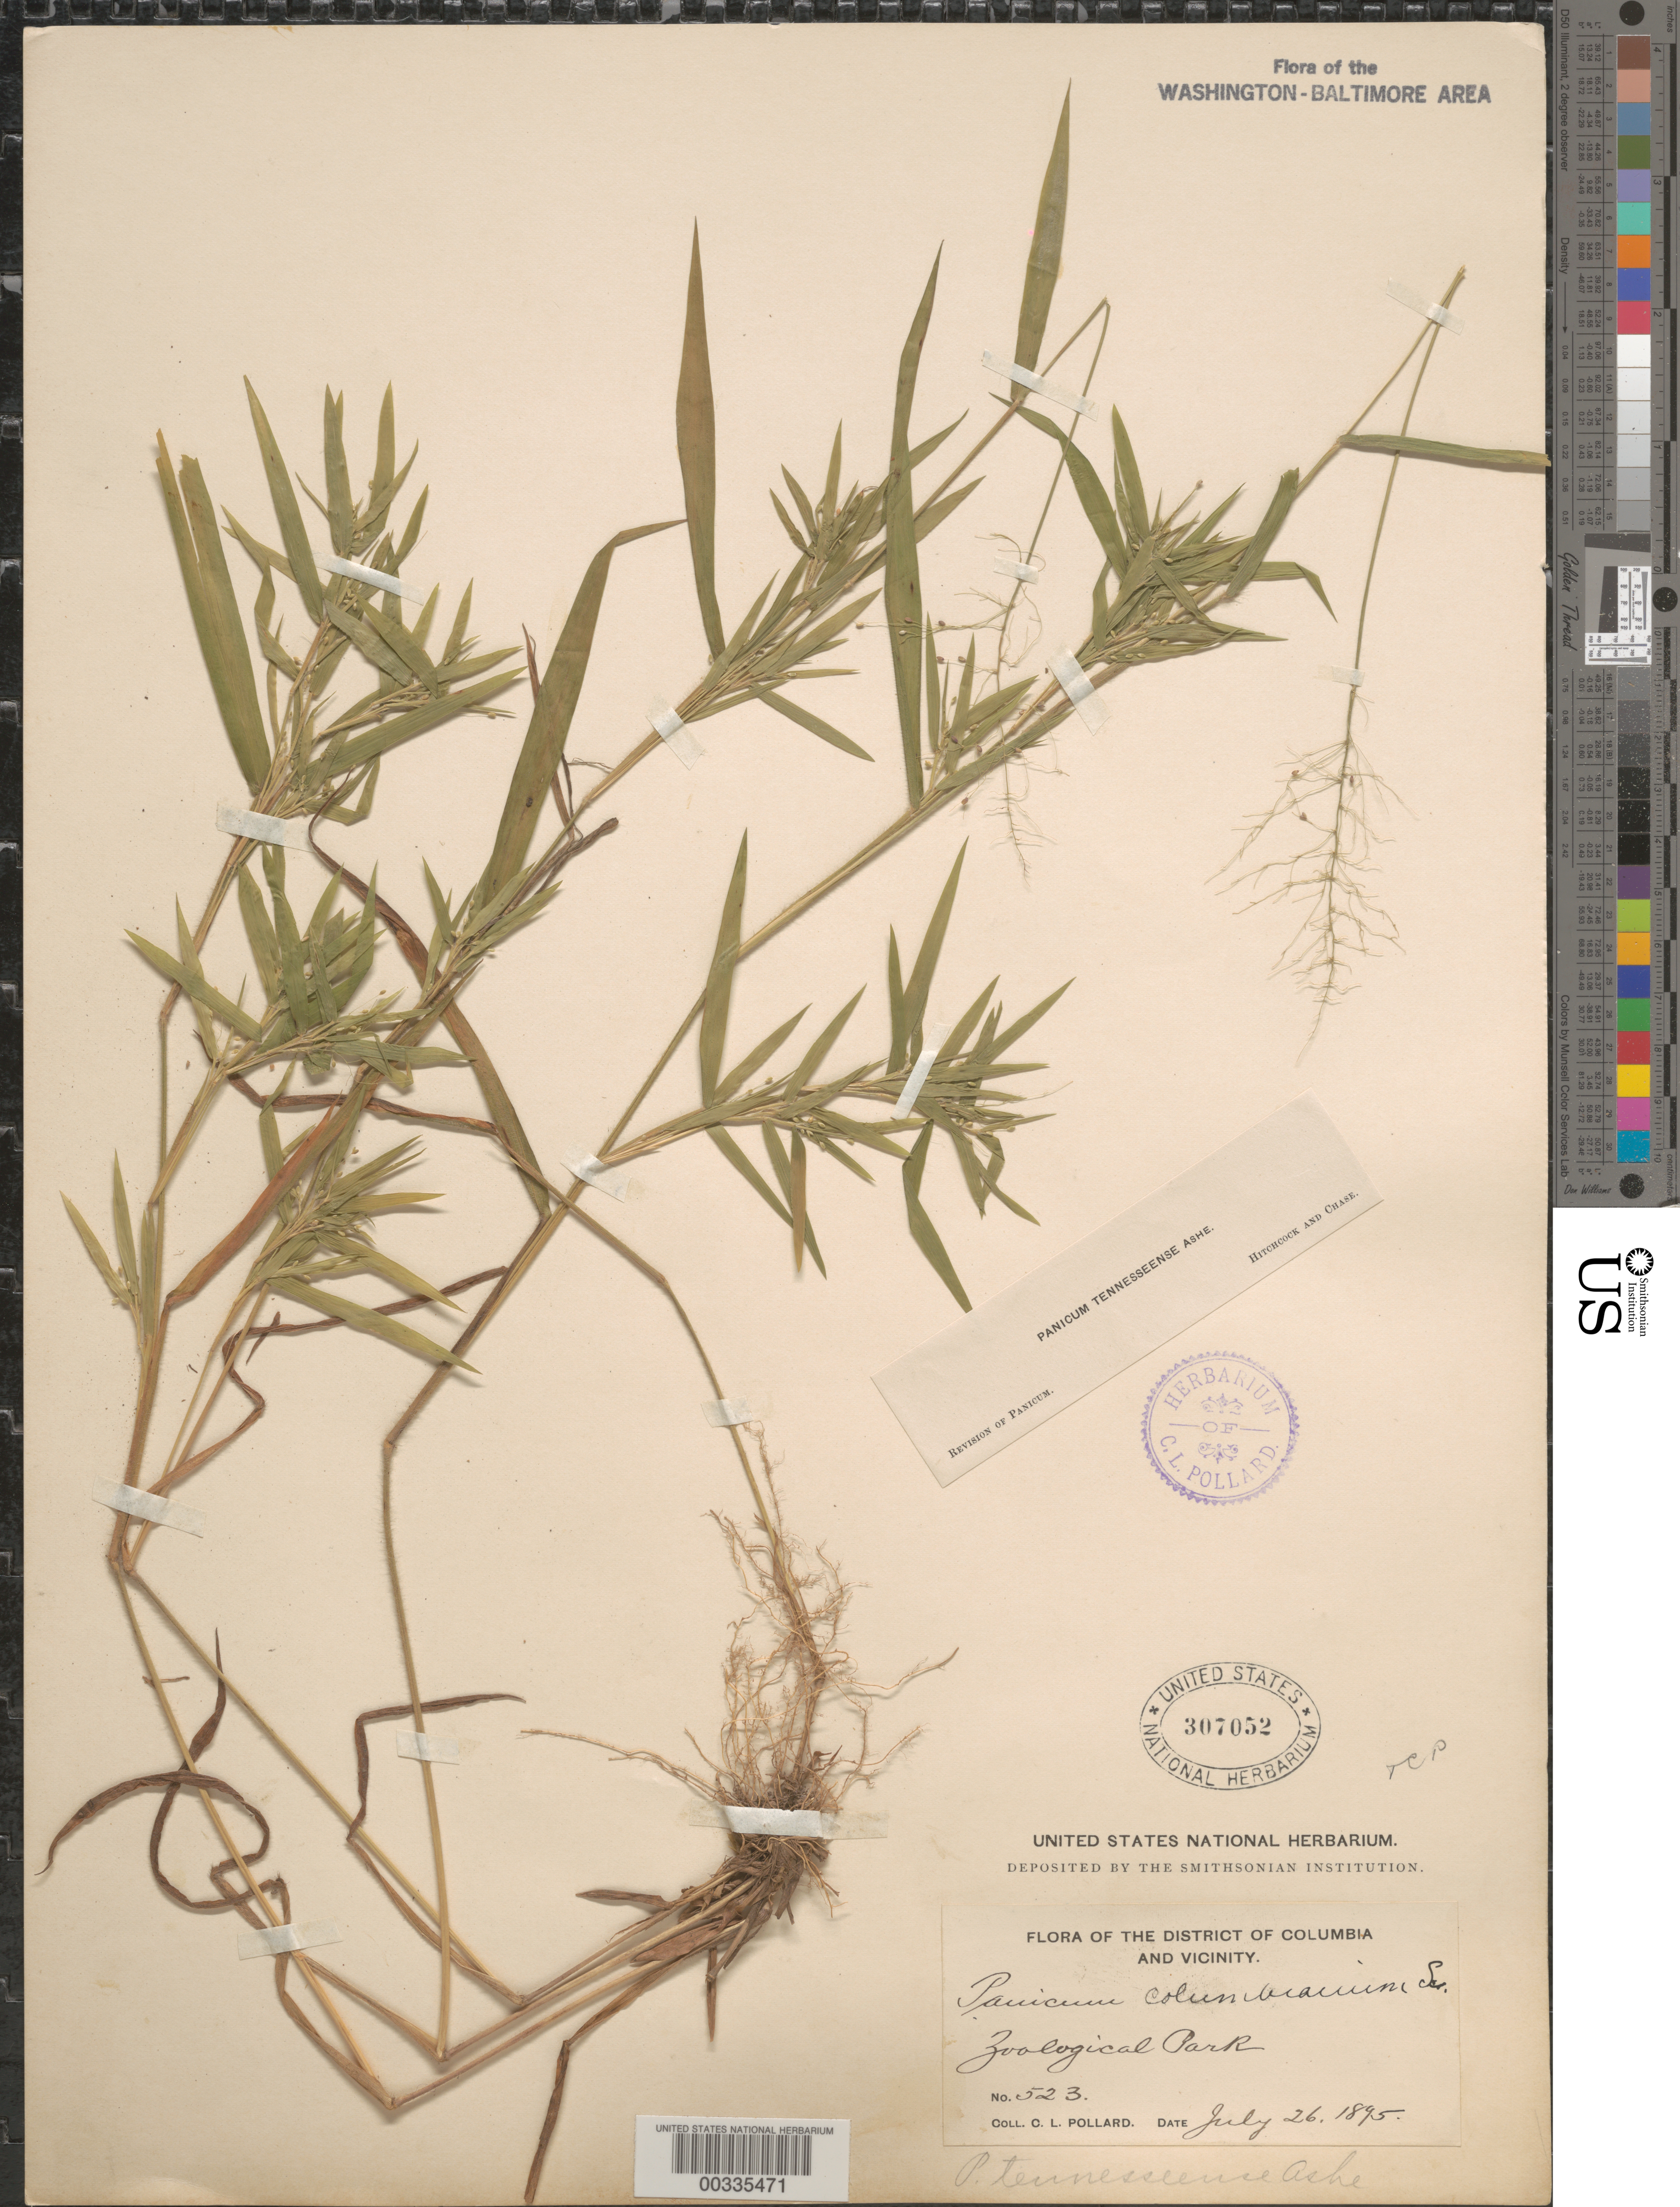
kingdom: Plantae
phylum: Tracheophyta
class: Liliopsida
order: Poales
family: Poaceae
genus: Dichanthelium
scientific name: Dichanthelium acuminatum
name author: (Sw.) Gould & C.A. Clark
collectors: C. L. Pollard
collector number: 523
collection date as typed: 26 Jul 1895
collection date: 1895-07-26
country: United States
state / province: District of Columbia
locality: Zoological Park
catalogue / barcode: US 307052